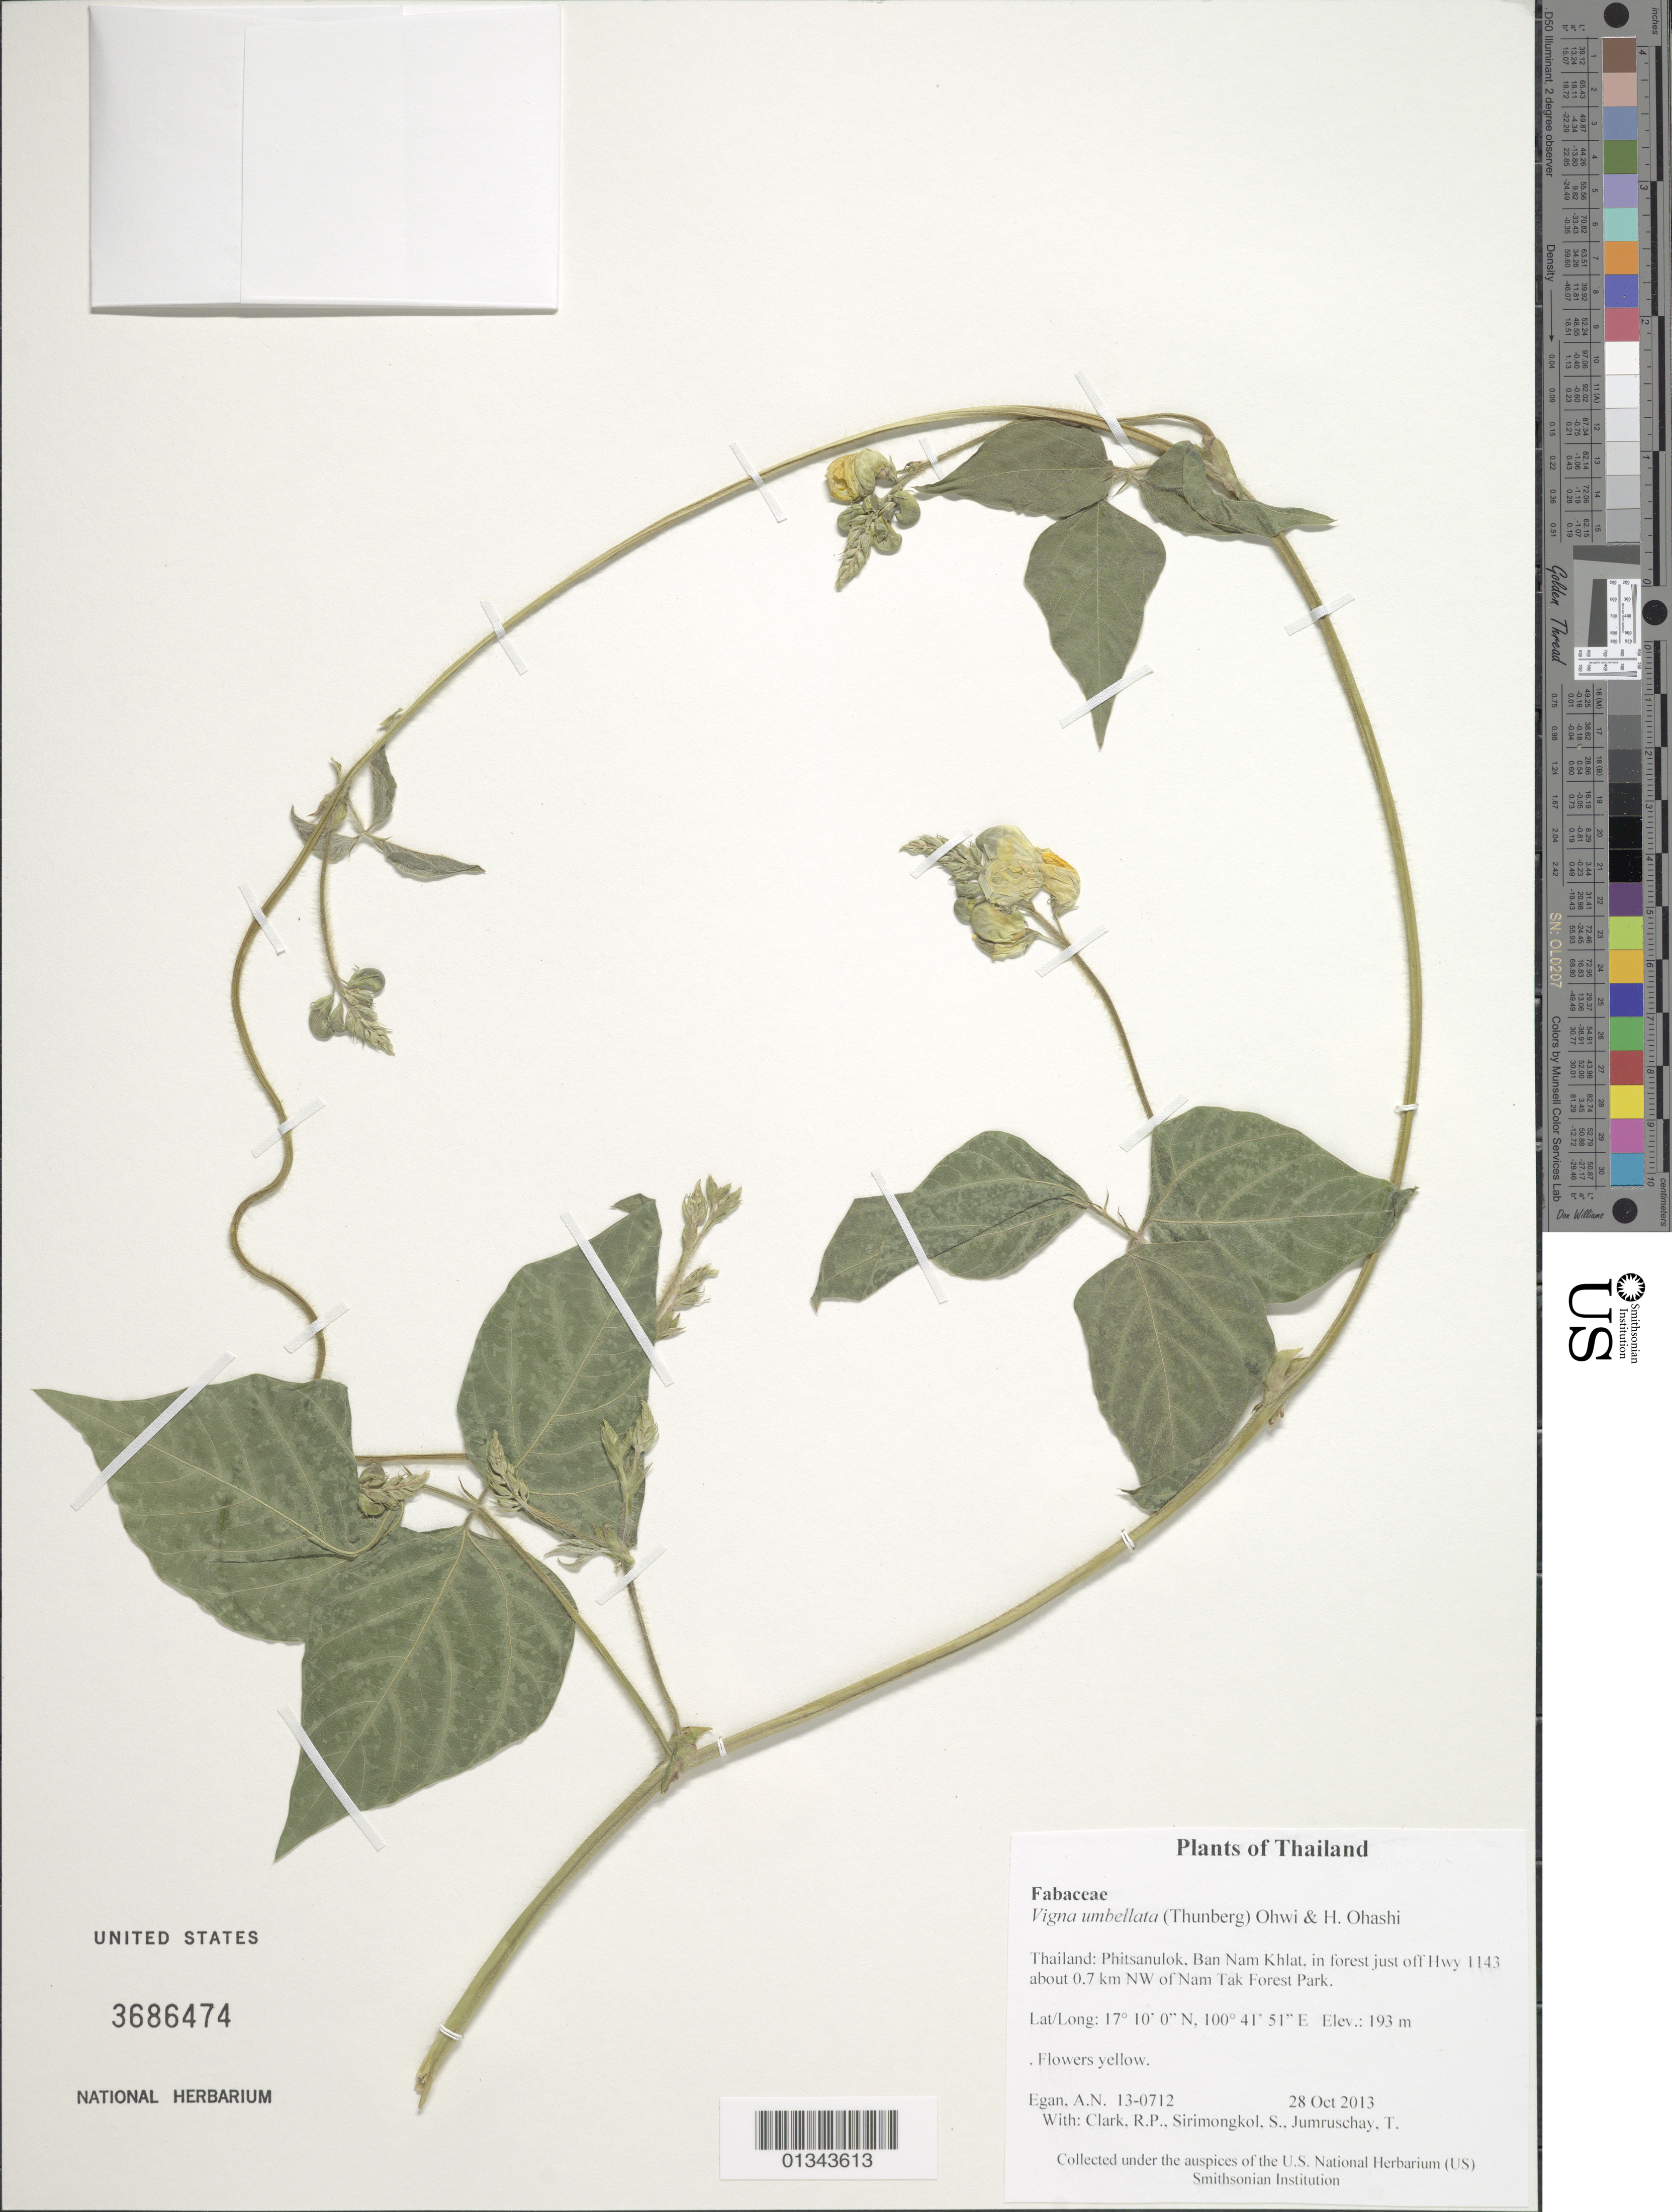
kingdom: Plantae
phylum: Tracheophyta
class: Magnoliopsida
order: Fabales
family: Fabaceae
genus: Vigna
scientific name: Vigna umbellata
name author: (Thunb.) Ohwi & H. Ohashi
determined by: Egan, Ashley N., (US), Smithsonian Institution - National Museum of Natural History (UNITED STATES)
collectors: A. N. Egan, R. P. Clark, S. Sirimongkol & T. Jumruschay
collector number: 13-0712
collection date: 2013-10-28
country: Thailand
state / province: Phitsanulok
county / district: Nakhon Thai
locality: Ban Nam Khlat, in forest just off Hwy 1143 about 0.7 km NW of Nam Tak Forest Park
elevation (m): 193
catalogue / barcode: US 3686474